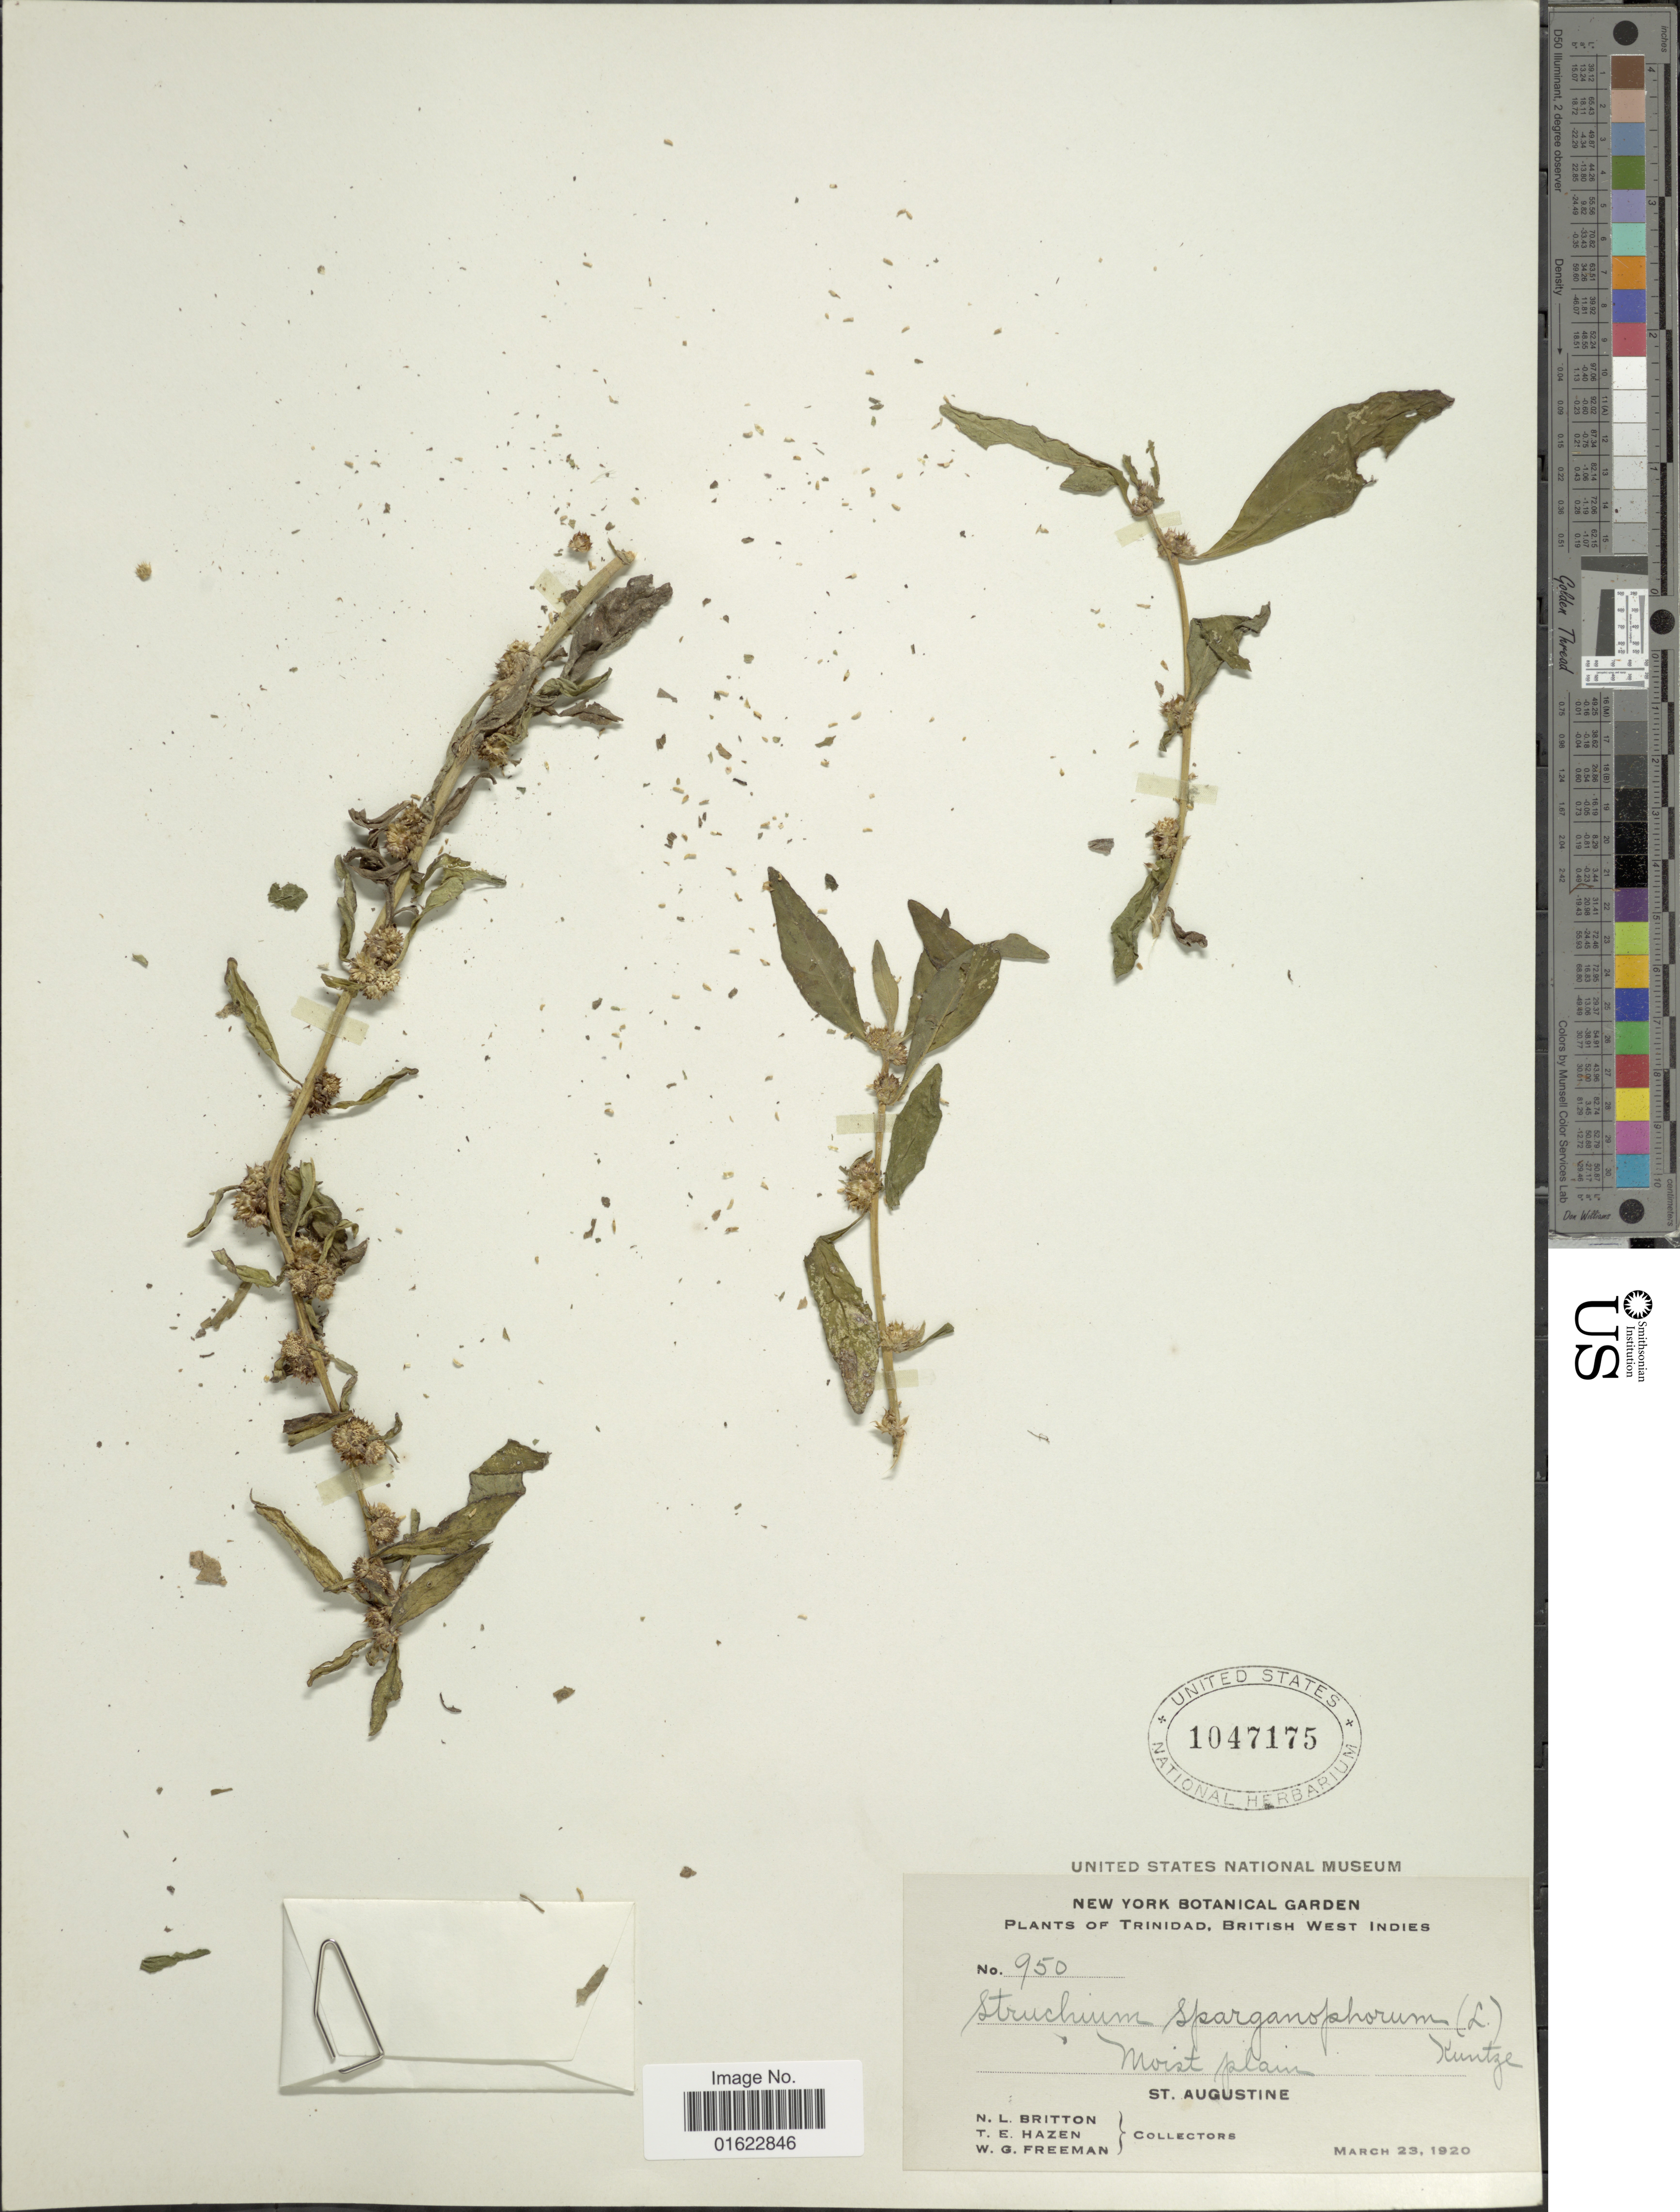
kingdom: Plantae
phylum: Tracheophyta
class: Magnoliopsida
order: Asterales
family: Asteraceae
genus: Struchium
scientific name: Struchium sparganophorum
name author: (L.) Kuntze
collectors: N. Britton, T. E. Hazen & W. Freeman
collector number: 950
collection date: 1920-03-23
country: Trinidad and Tobago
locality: Trinidad, British West Indies. St, Augustine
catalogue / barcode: US 1047175